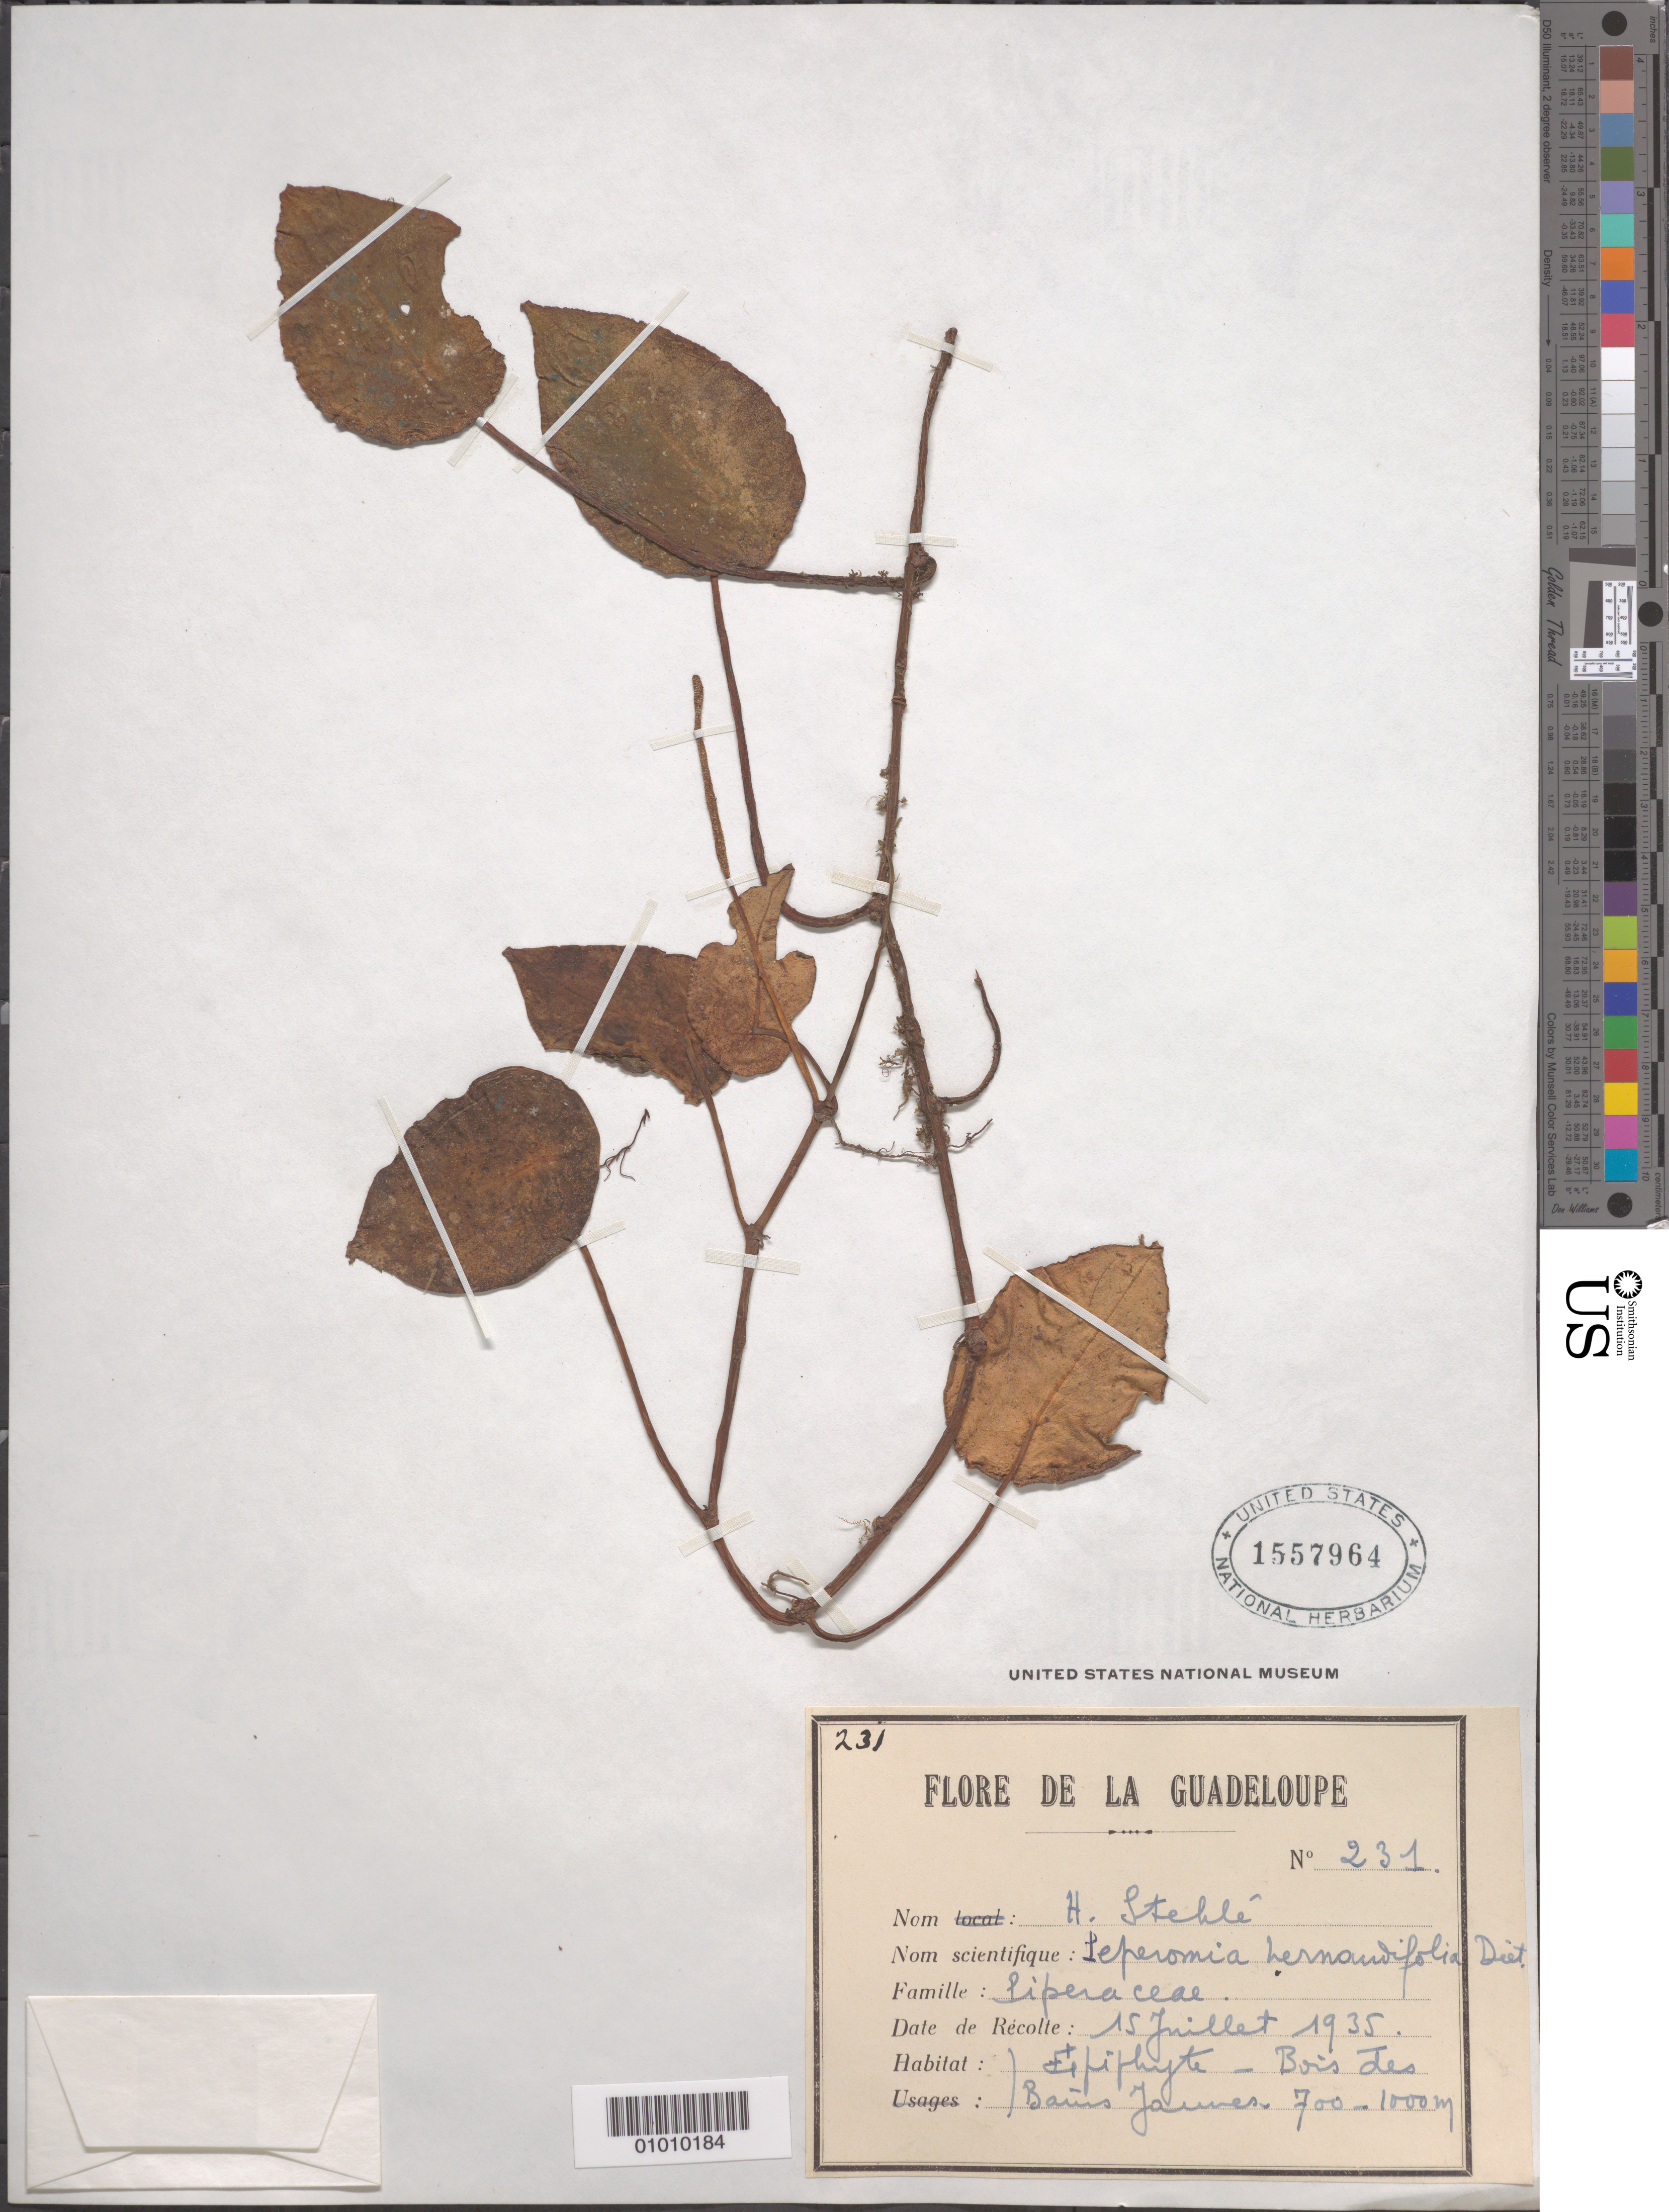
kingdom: Plantae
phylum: Tracheophyta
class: Magnoliopsida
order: Piperales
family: Piperaceae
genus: Peperomia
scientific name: Peperomia hernandiifolia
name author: (Vahl) A. Dietr.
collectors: H. Stehlé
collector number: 231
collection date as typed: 15 Jul 1935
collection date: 1935-07-15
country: Guadeloupe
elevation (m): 700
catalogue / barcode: US 1557964